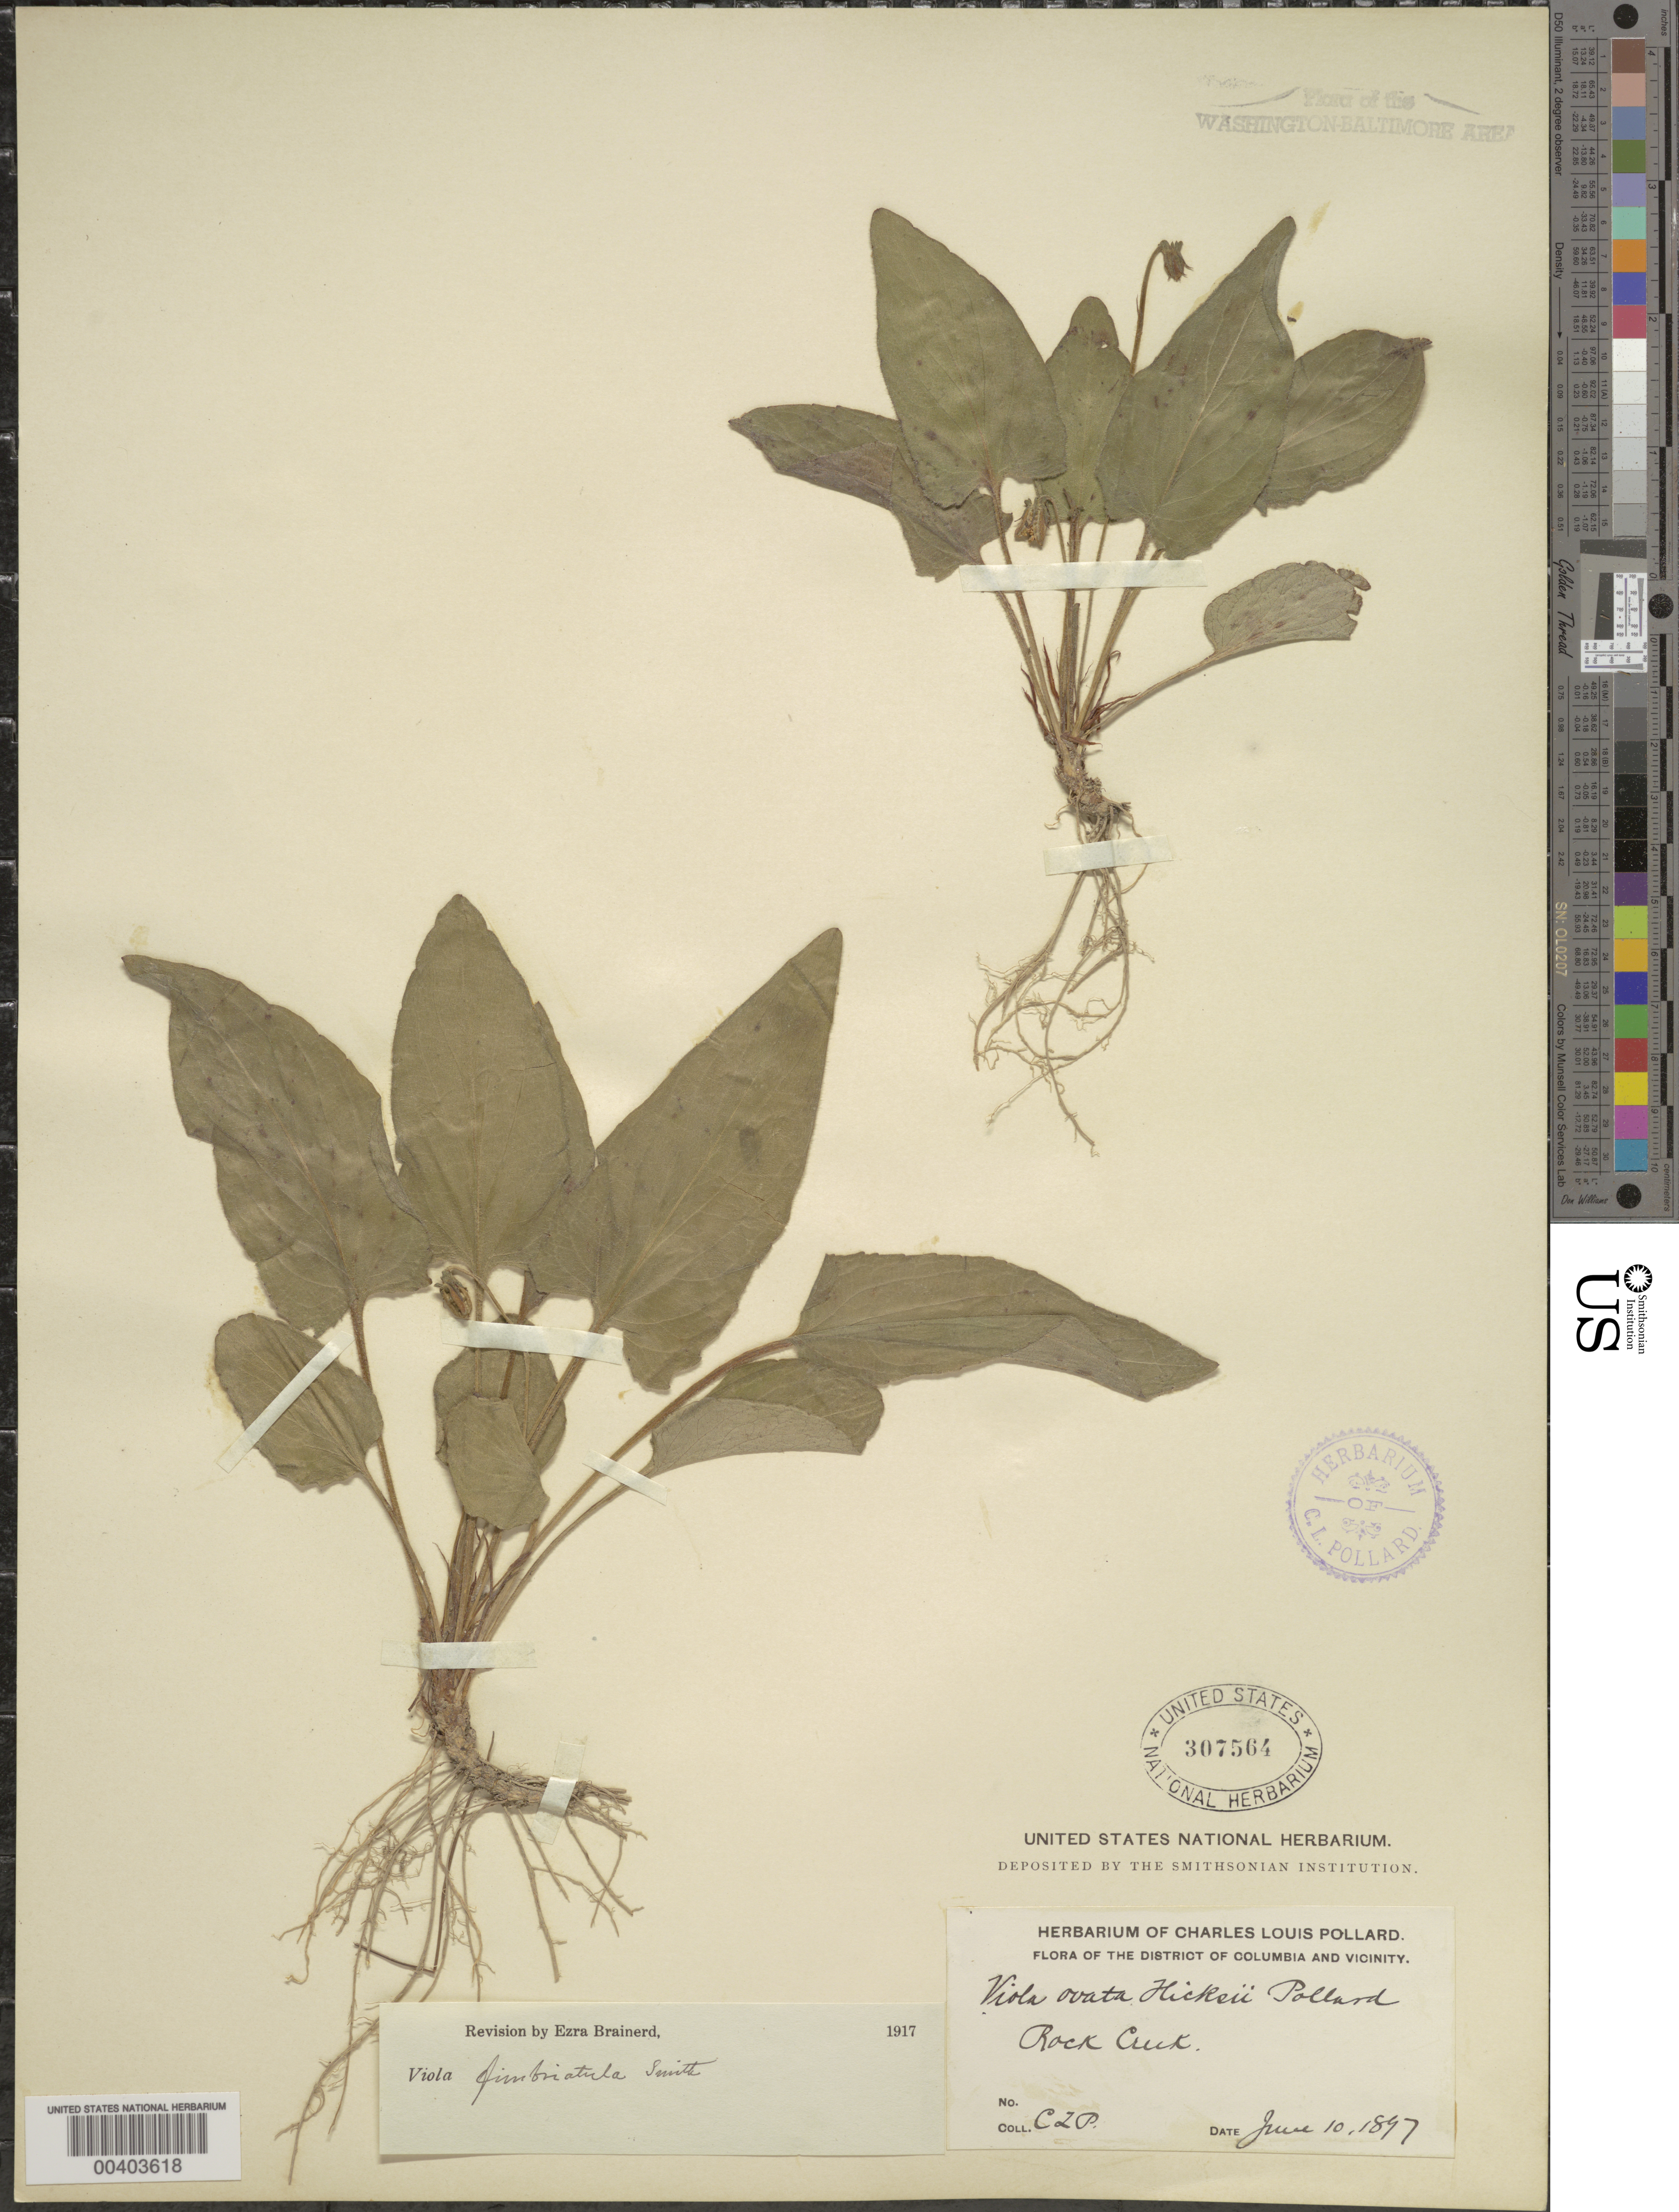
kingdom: Plantae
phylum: Tracheophyta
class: Magnoliopsida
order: Malpighiales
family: Violaceae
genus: Viola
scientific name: Viola sagittata var. ovata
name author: (Nutt.) Torr. & A. Gray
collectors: C. L. Pollard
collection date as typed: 10 Jun 1897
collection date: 1897-06-10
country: United States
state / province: District of Columbia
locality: Rock Creek Rock Creek Park and vicinity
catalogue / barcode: US 307564